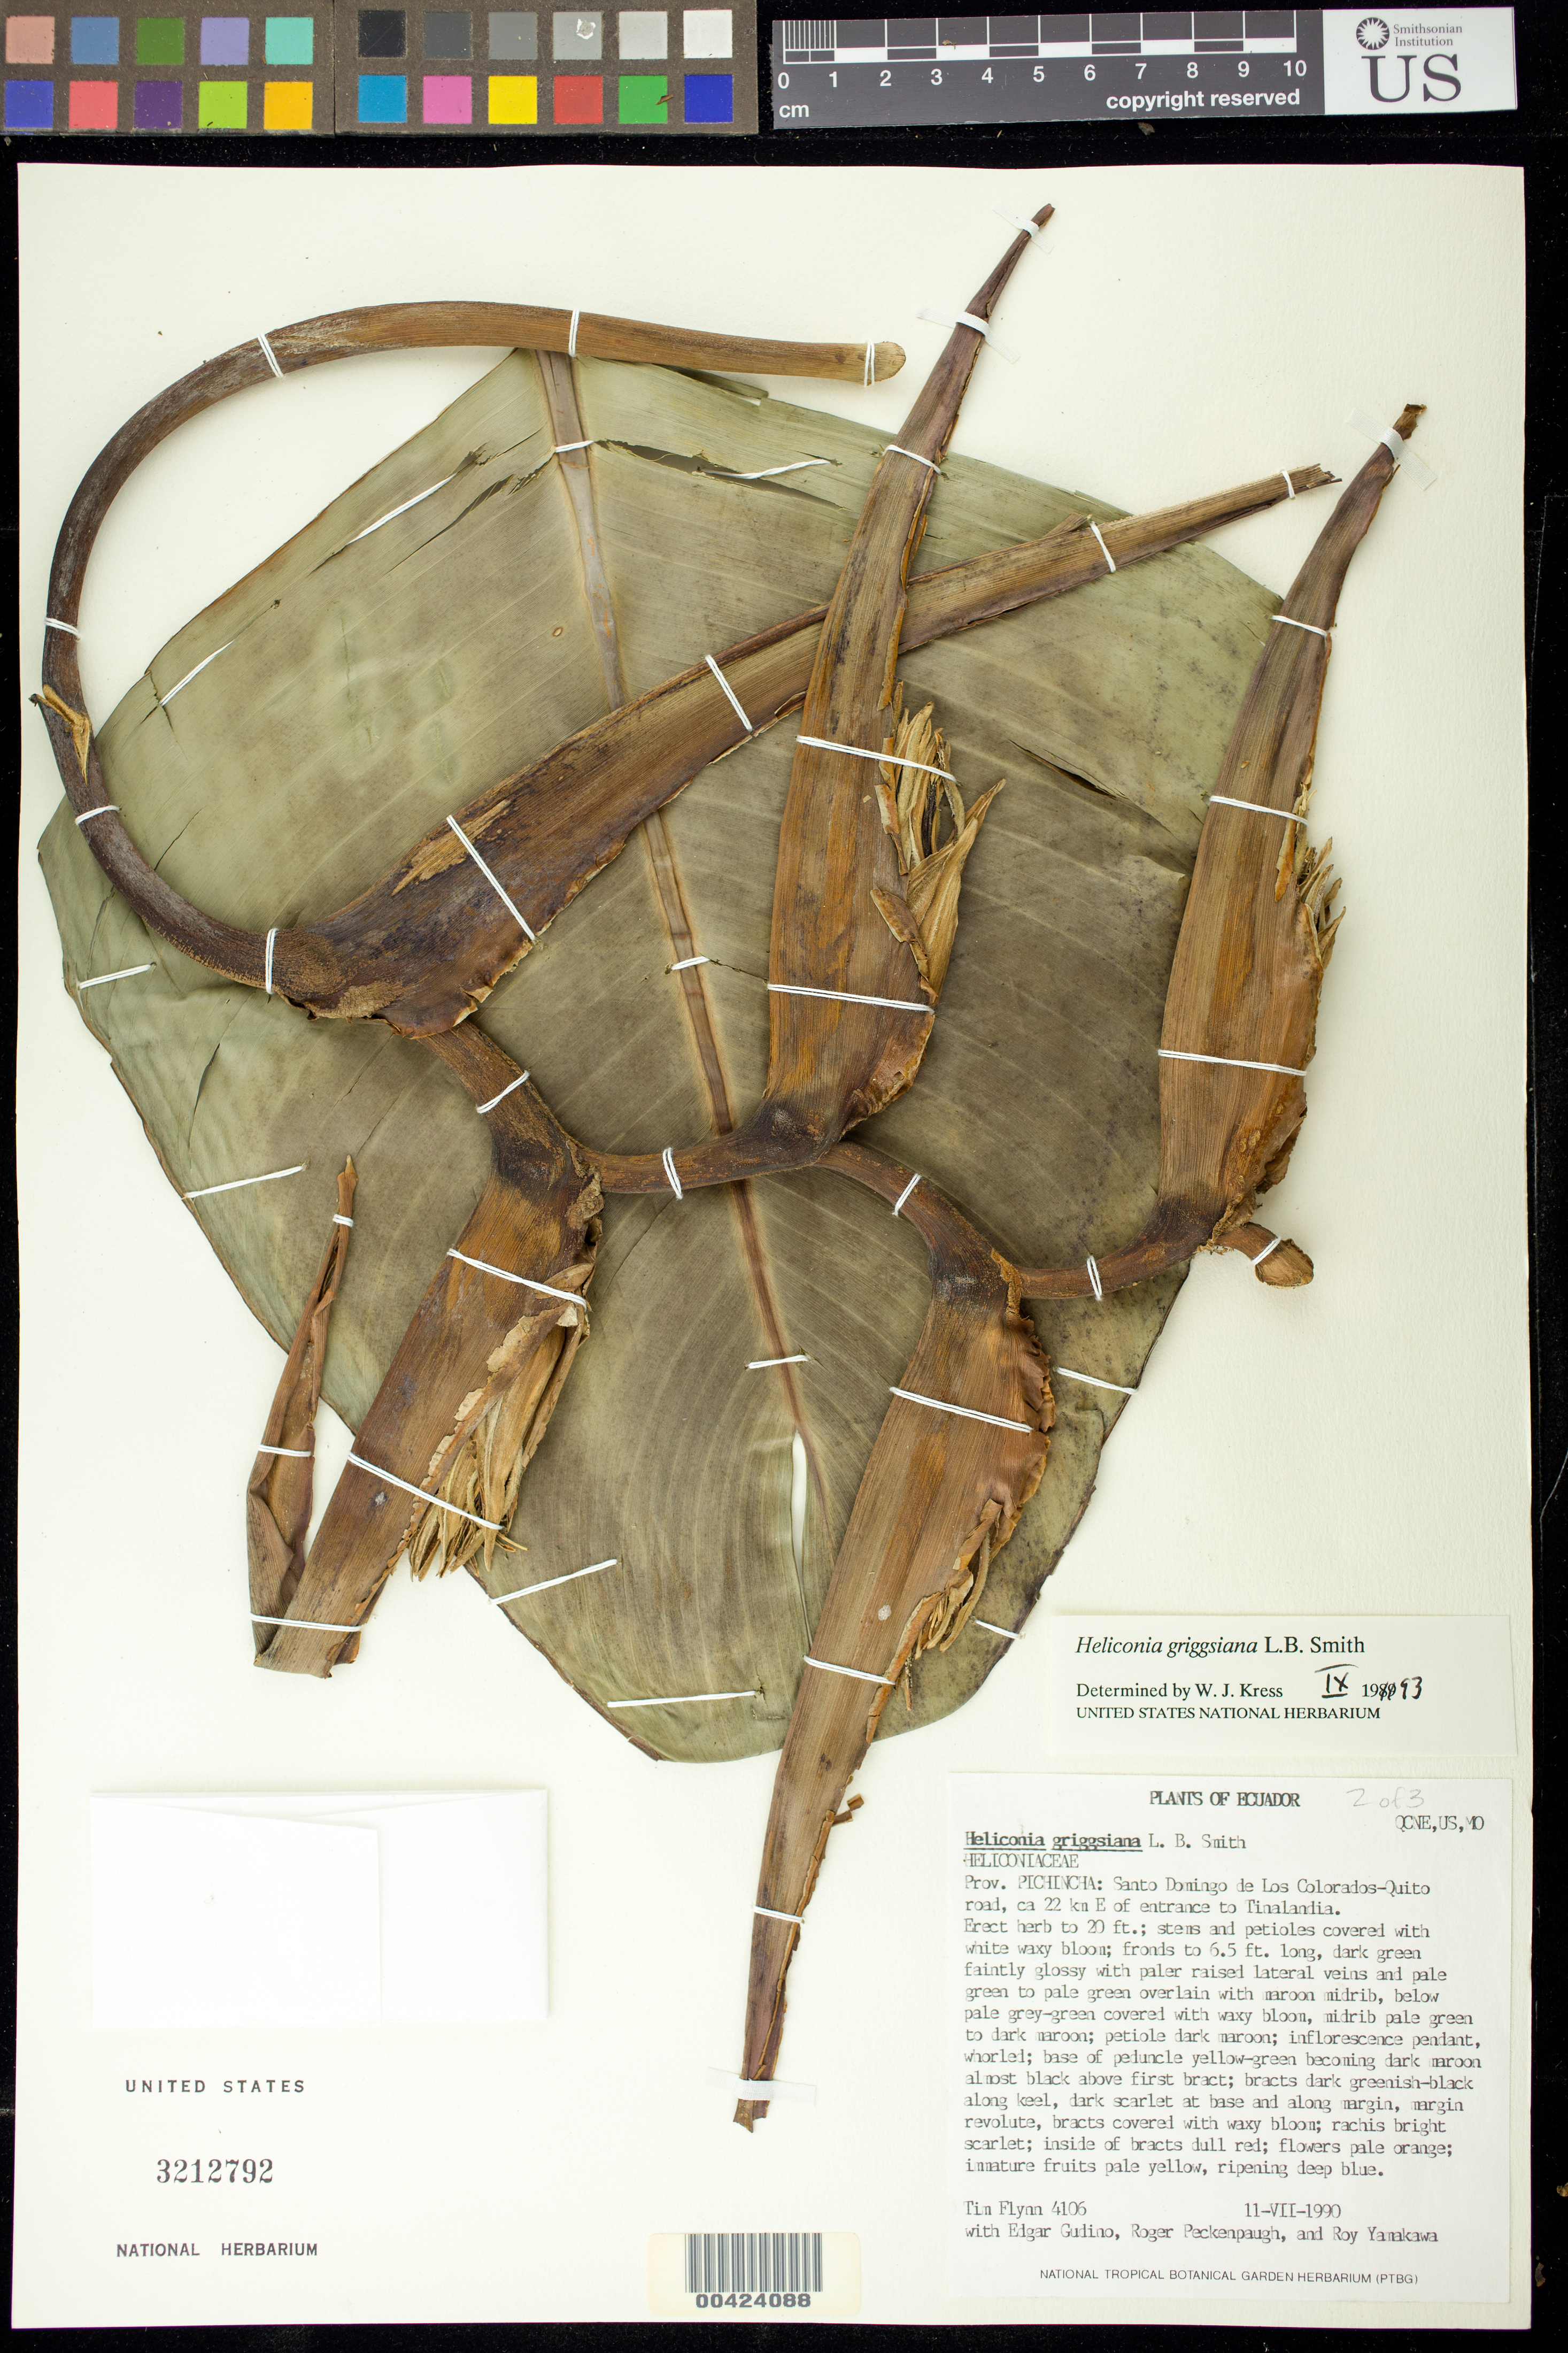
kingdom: Plantae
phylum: Tracheophyta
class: Liliopsida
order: Zingiberales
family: Heliconiaceae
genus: Heliconia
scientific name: Heliconia griggsiana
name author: L.B. Sm.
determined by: Kress, W. J., (US), Smithsonian Institution - National Museum of Natural History (UNITED STATES)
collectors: T. W. Flynn, E. Gudiño, R. Peckinpaugh & R. Yamakawa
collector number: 4106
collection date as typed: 11 Jul 1990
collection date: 1990-07-11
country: Ecuador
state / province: Pichincha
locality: Sal Miguel de los Bancos - quito rd; ca. 22 km E of Entrance to tinlandia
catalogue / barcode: US 3212792